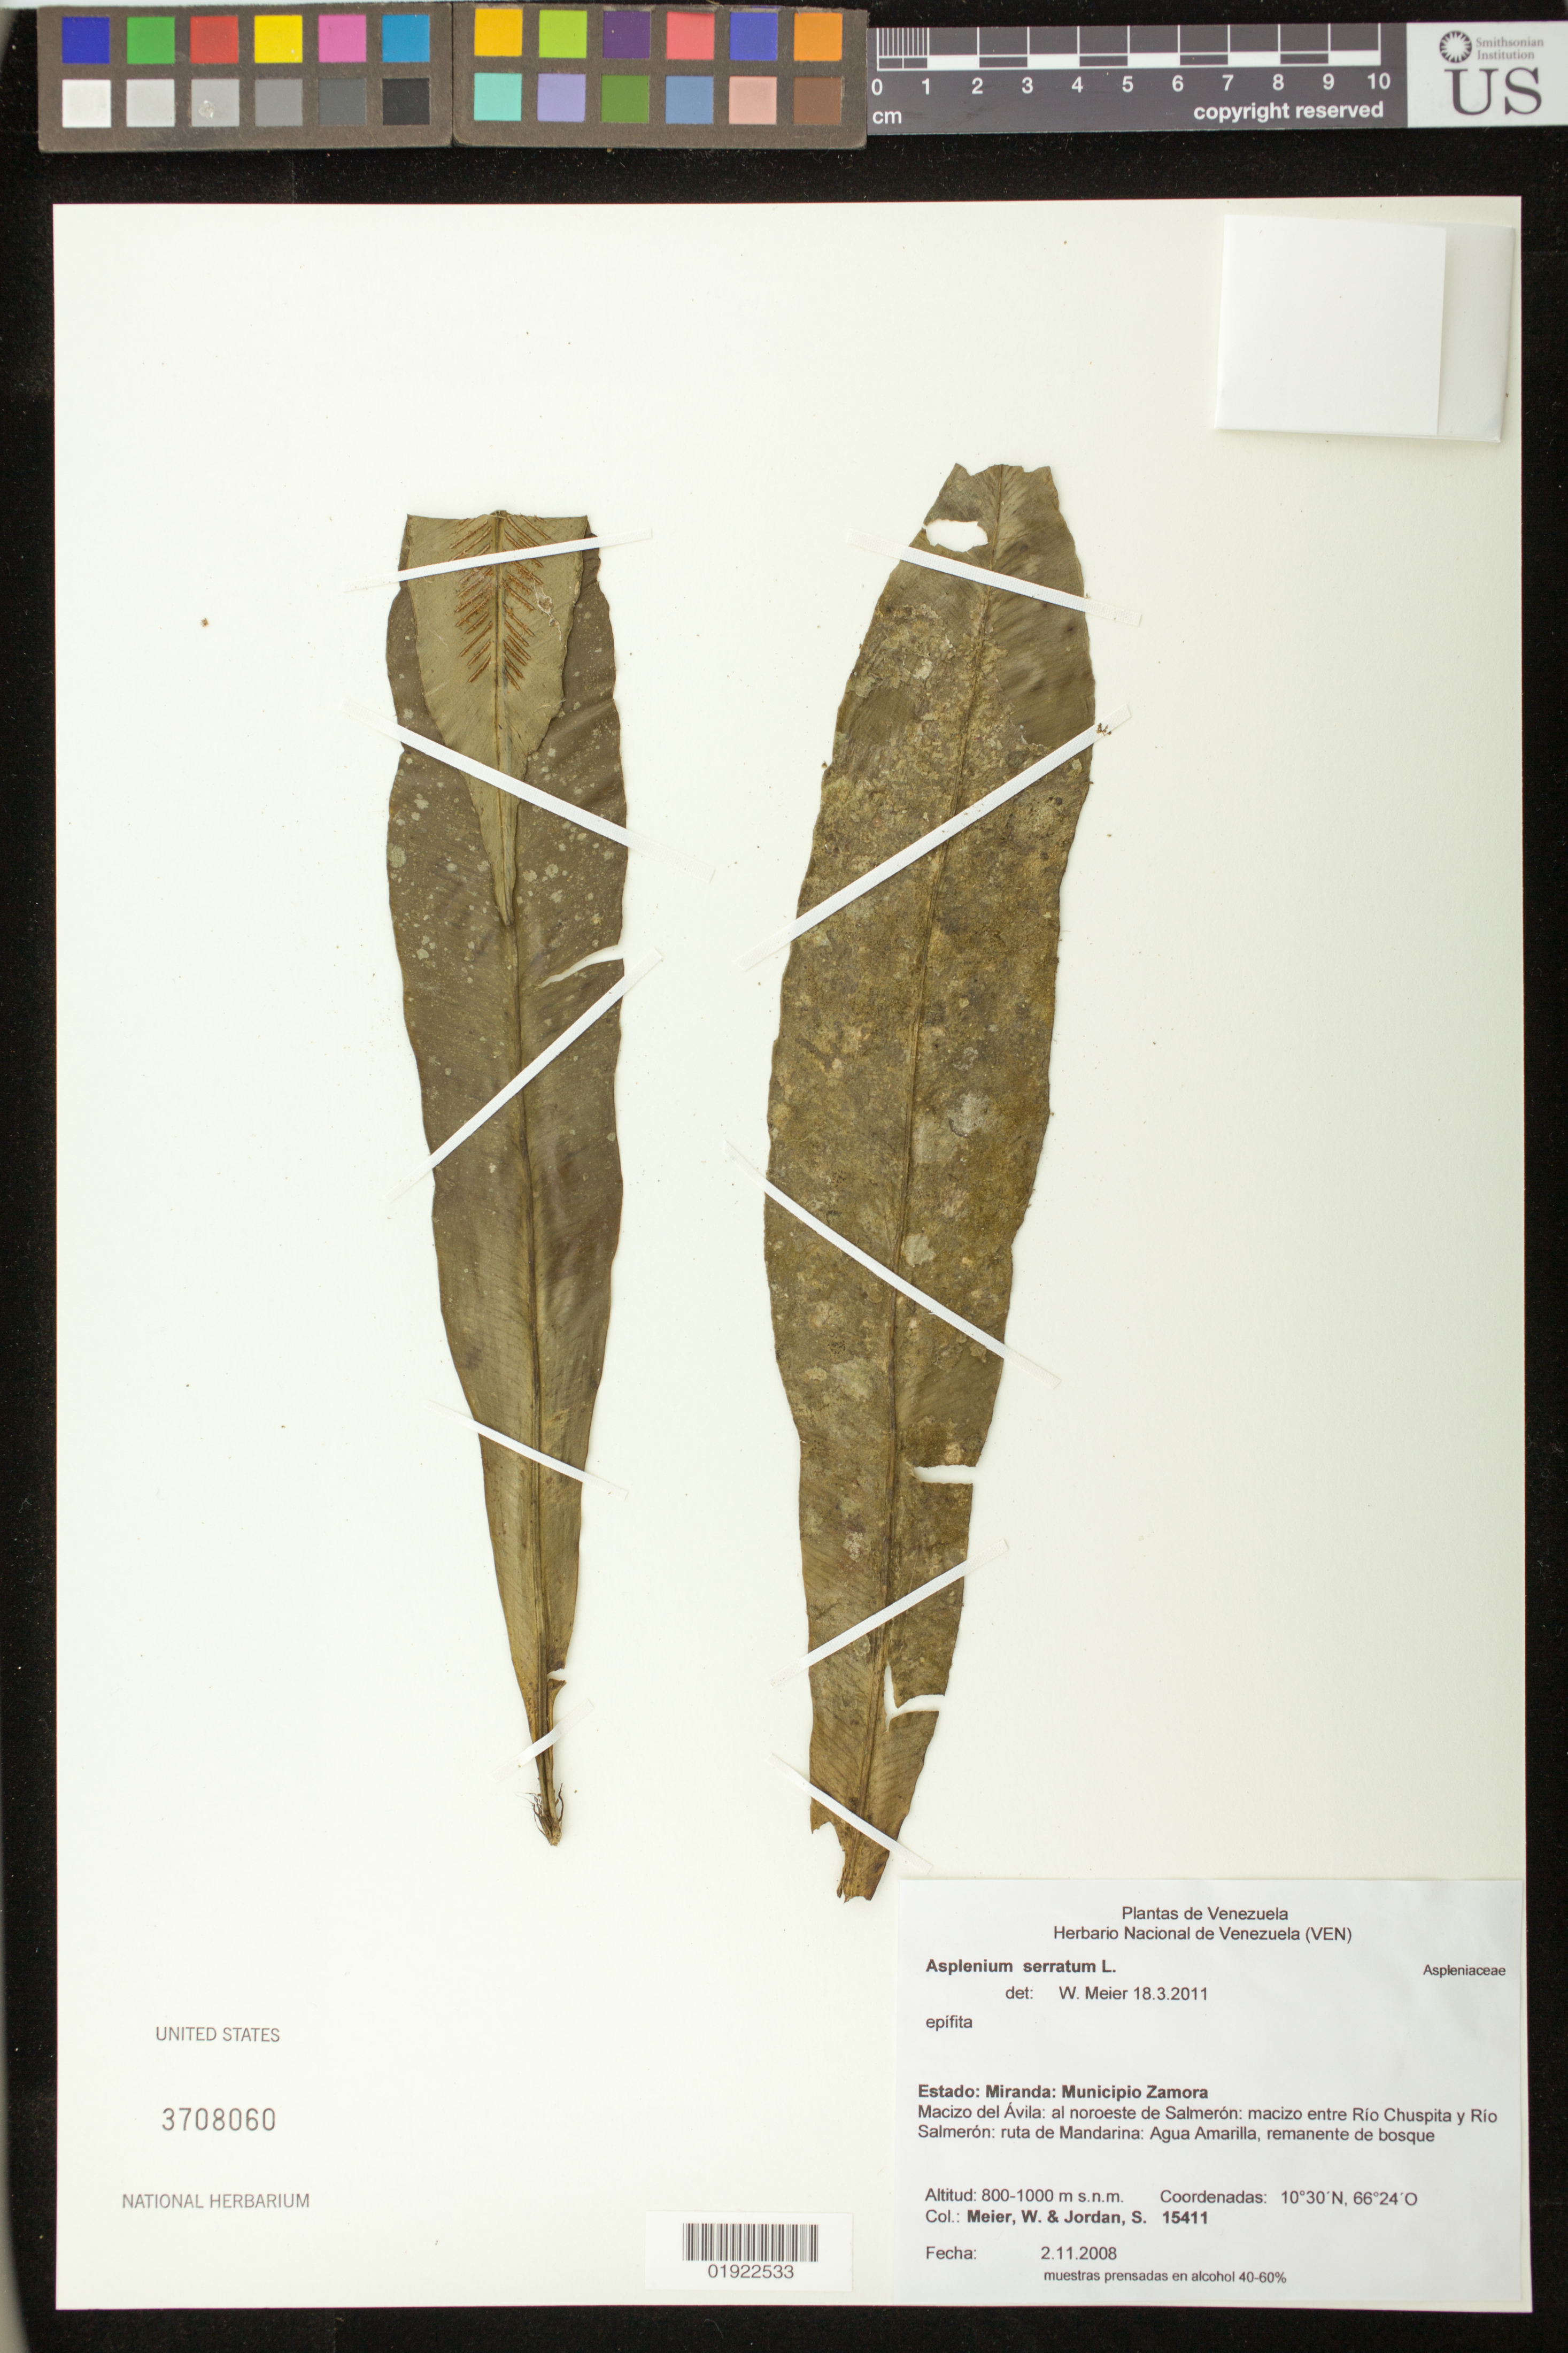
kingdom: Plantae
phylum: Tracheophyta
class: Polypodiopsida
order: Polypodiales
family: Aspleniaceae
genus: Asplenium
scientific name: Asplenium serratum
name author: L.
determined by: Meier, Winfried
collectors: W. Meier & S. Jordan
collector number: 15411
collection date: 2008-11-02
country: Venezuela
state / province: Miranda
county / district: Zamora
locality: Macizo del Avila: al noroeste de Salmeron: macizo entre Rio Chuspita y Rio Salmeron: ruta de Mandarina: Agua Amarilla.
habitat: Remanente de bosque.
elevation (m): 800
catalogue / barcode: US 3708060